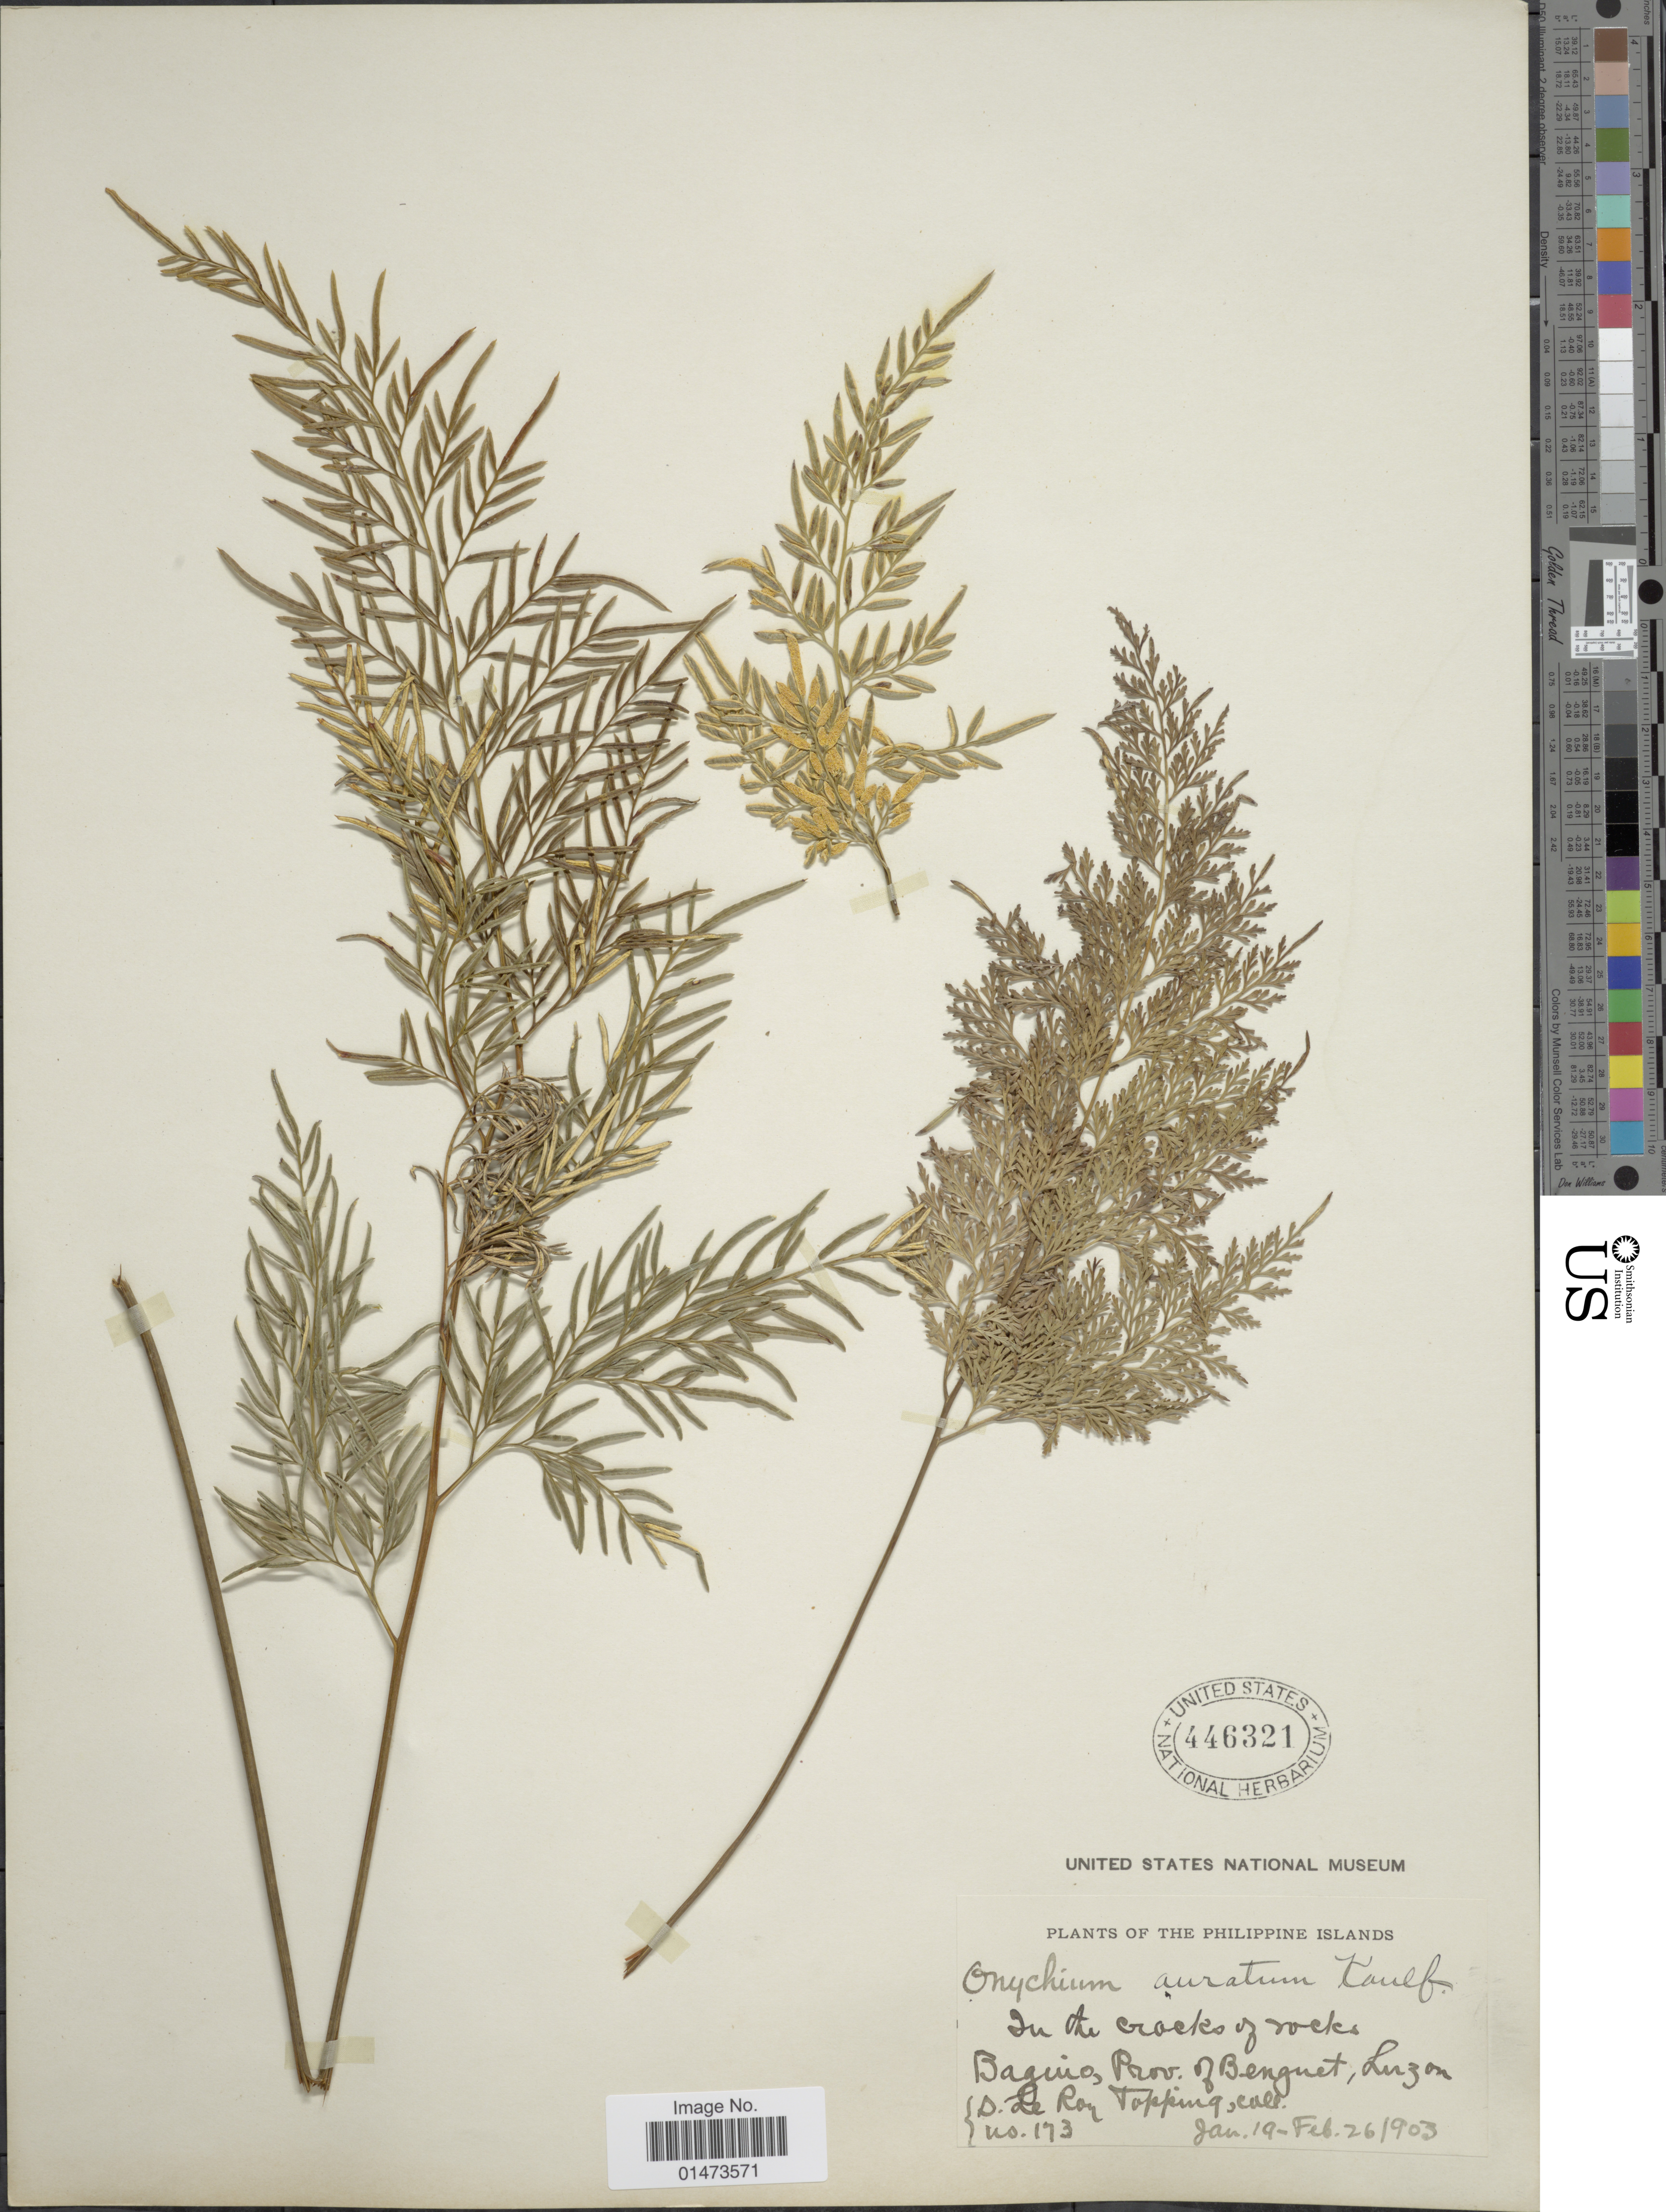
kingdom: Plantae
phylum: Tracheophyta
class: Polypodiopsida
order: Polypodiales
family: Pteridaceae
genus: Onychium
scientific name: Onychium siliculosum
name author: (Desv.) C. Chr.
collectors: D. L. Topping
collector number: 173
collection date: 1903-01-19/1903-02-26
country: Philippines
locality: In the cracks of rocks, Baguio, Prov. of Benguet, Luzon.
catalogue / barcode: US 446321